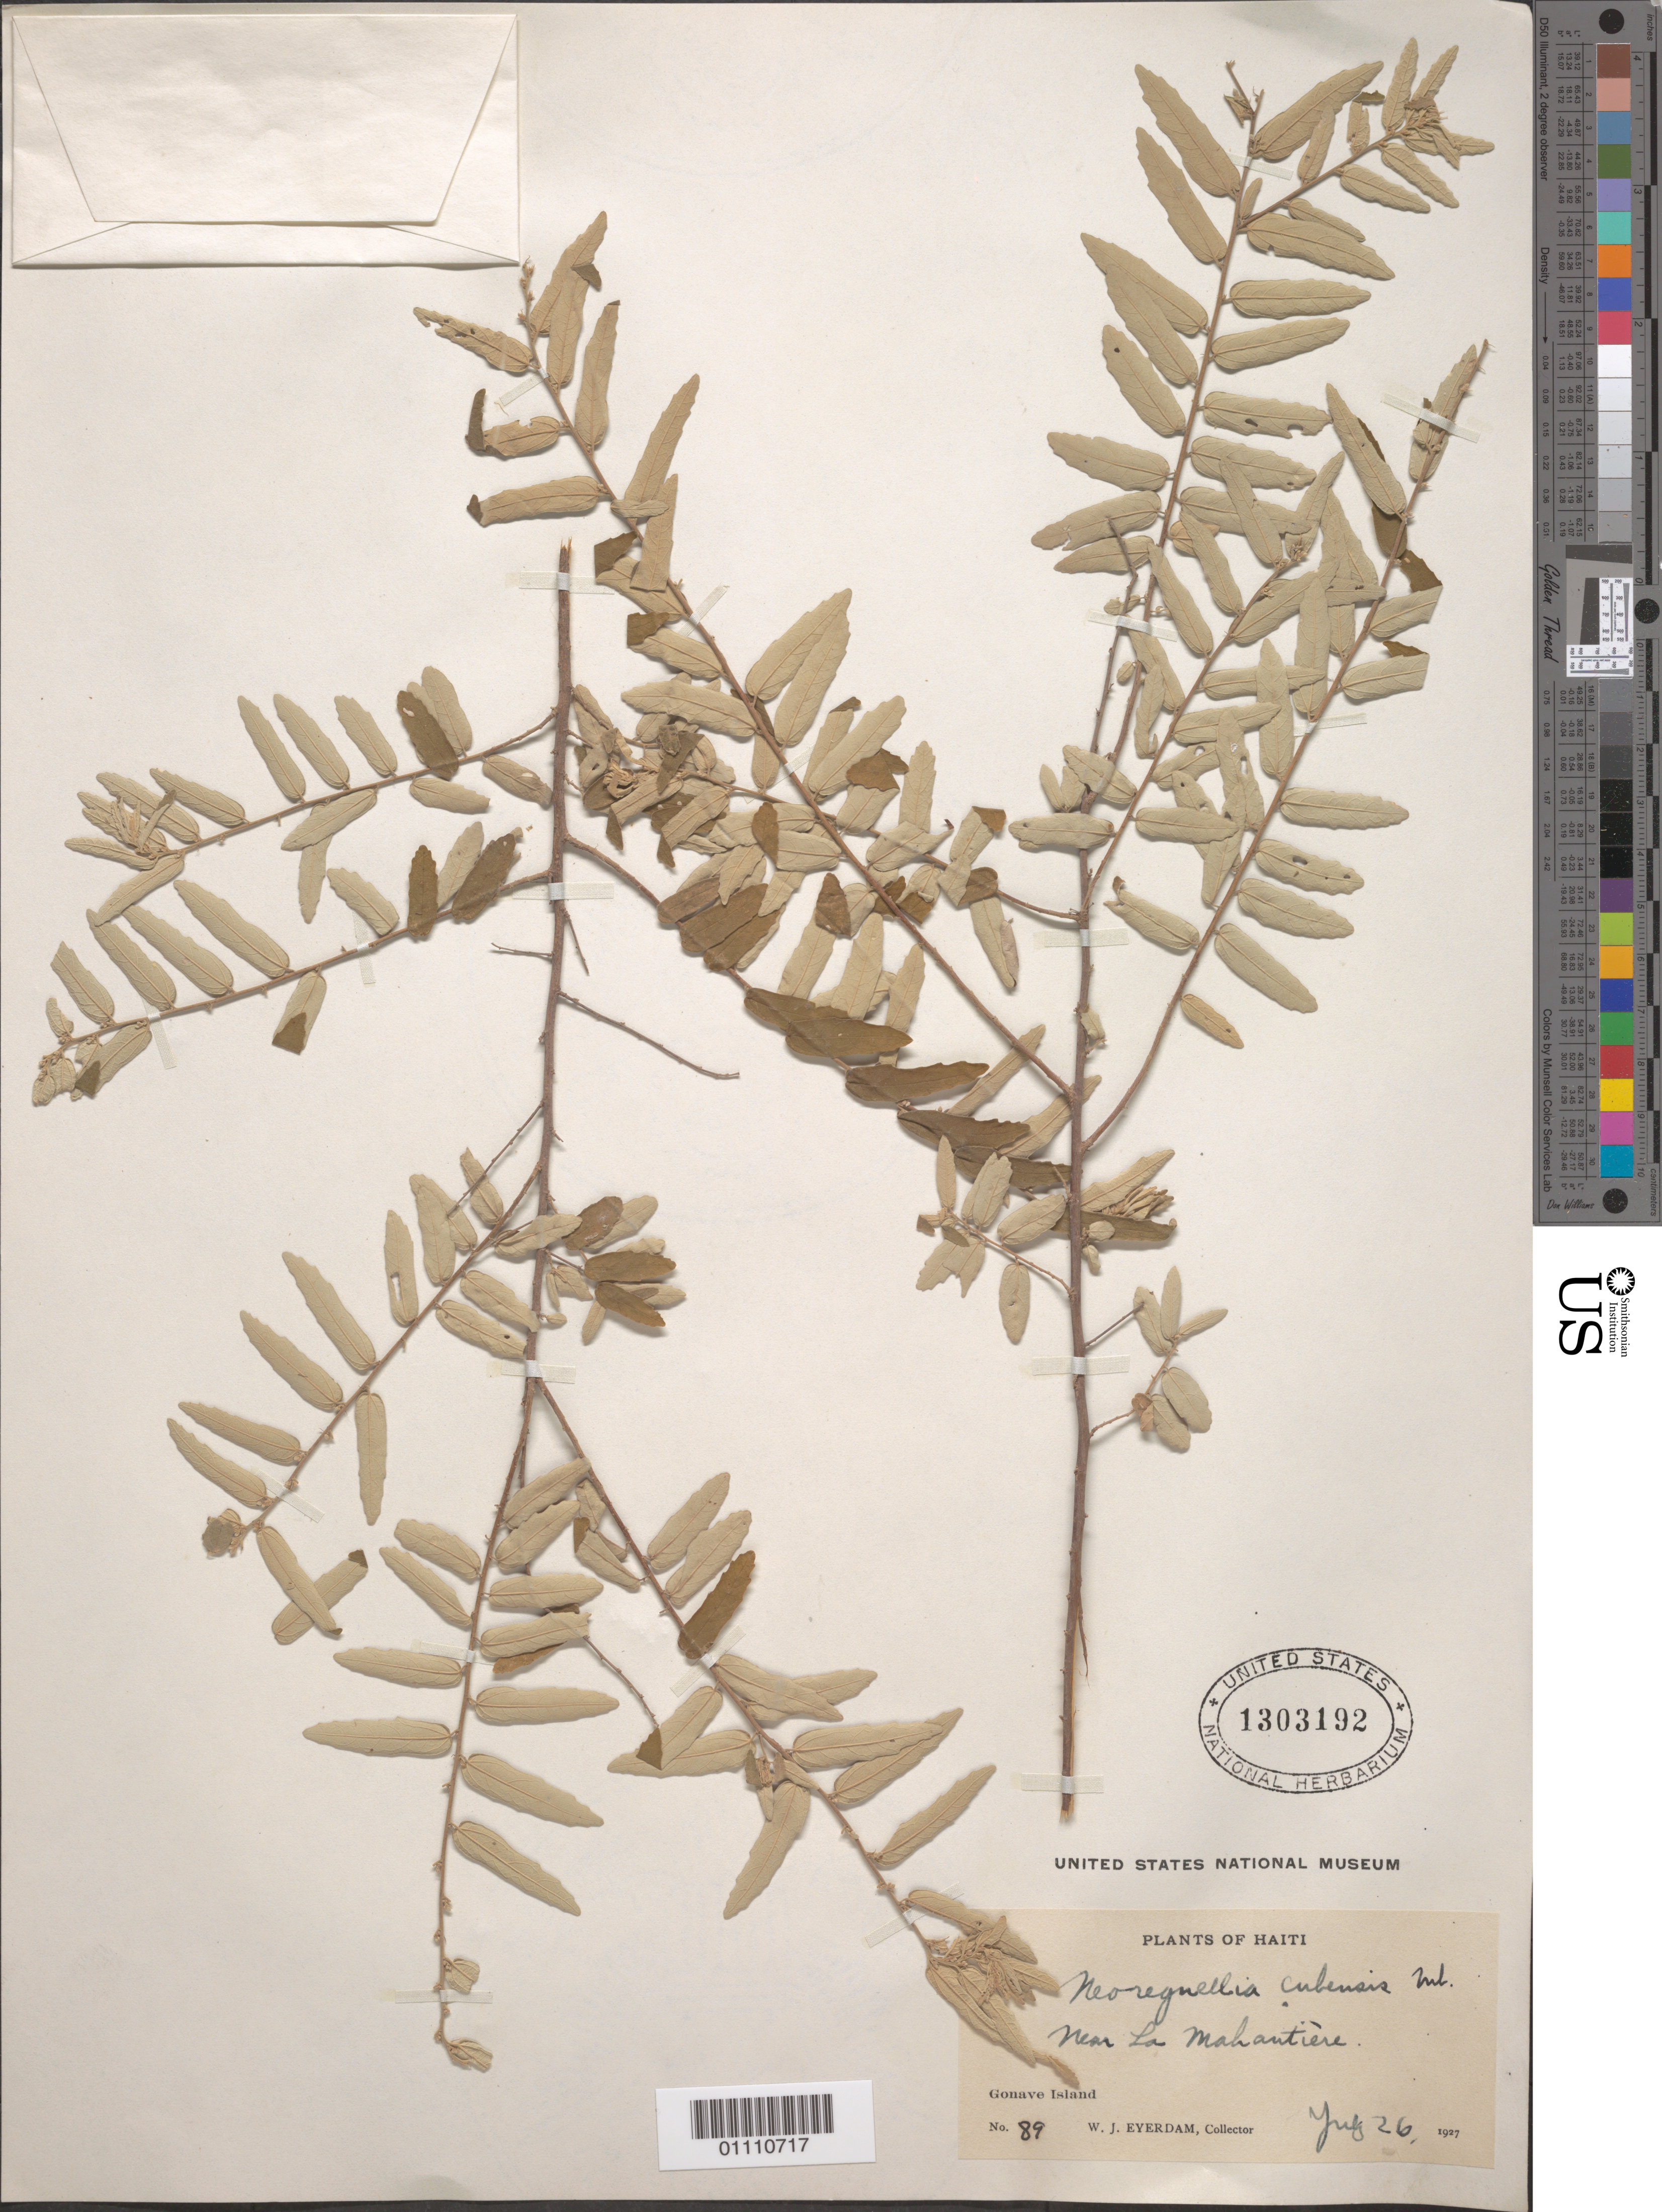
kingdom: Plantae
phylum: Tracheophyta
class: Magnoliopsida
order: Malvales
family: Malvaceae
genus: Neoregnellia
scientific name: Neoregnellia cubensis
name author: Urb.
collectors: W. J. Eyerdam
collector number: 89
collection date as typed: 26 Jul 1927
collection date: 1927-07-26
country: Haiti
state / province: Óuest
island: Île de la Gonâve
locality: Near La Mahautière, Gonave Island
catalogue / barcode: US 1303192